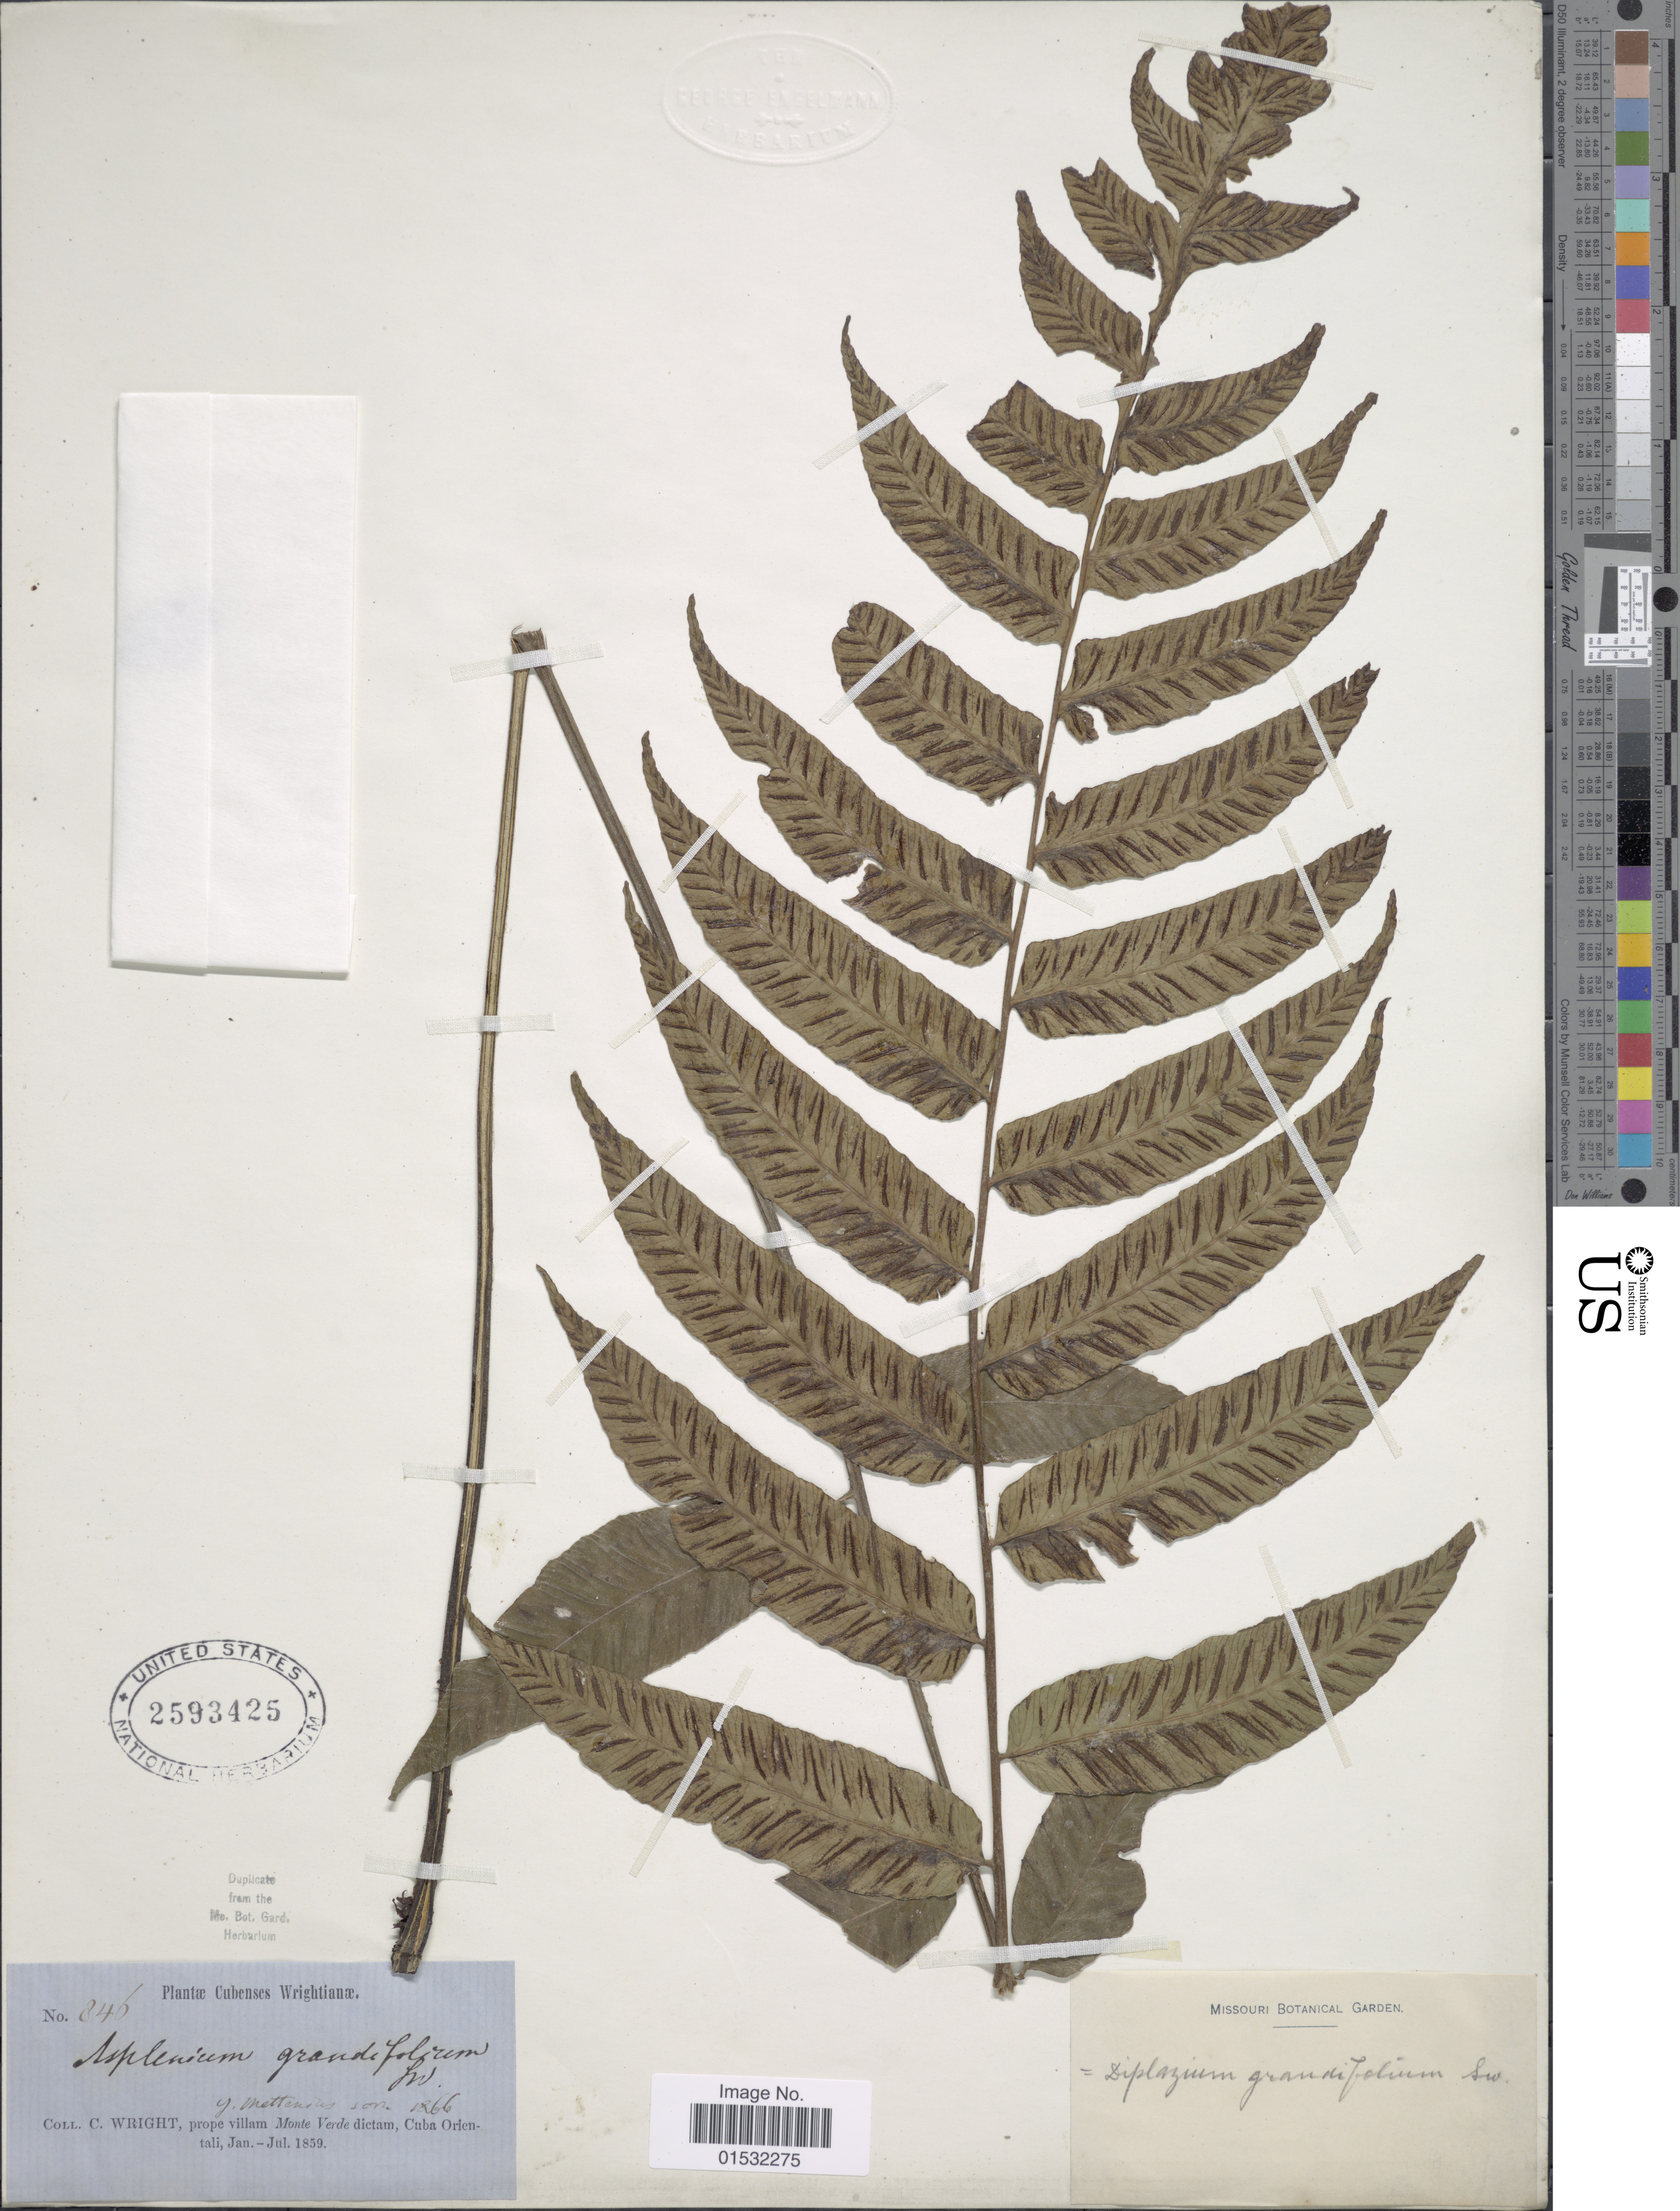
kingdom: Plantae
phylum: Tracheophyta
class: Polypodiopsida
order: Polypodiales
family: Athyriaceae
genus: Diplazium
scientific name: Diplazium grandifolium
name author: Sw.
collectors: C. Wright & G. H. Mettenius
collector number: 846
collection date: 1866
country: Cuba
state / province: Oriente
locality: Prope villam Monte Verde dictm, Cuba Orientali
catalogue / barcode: US 2593425